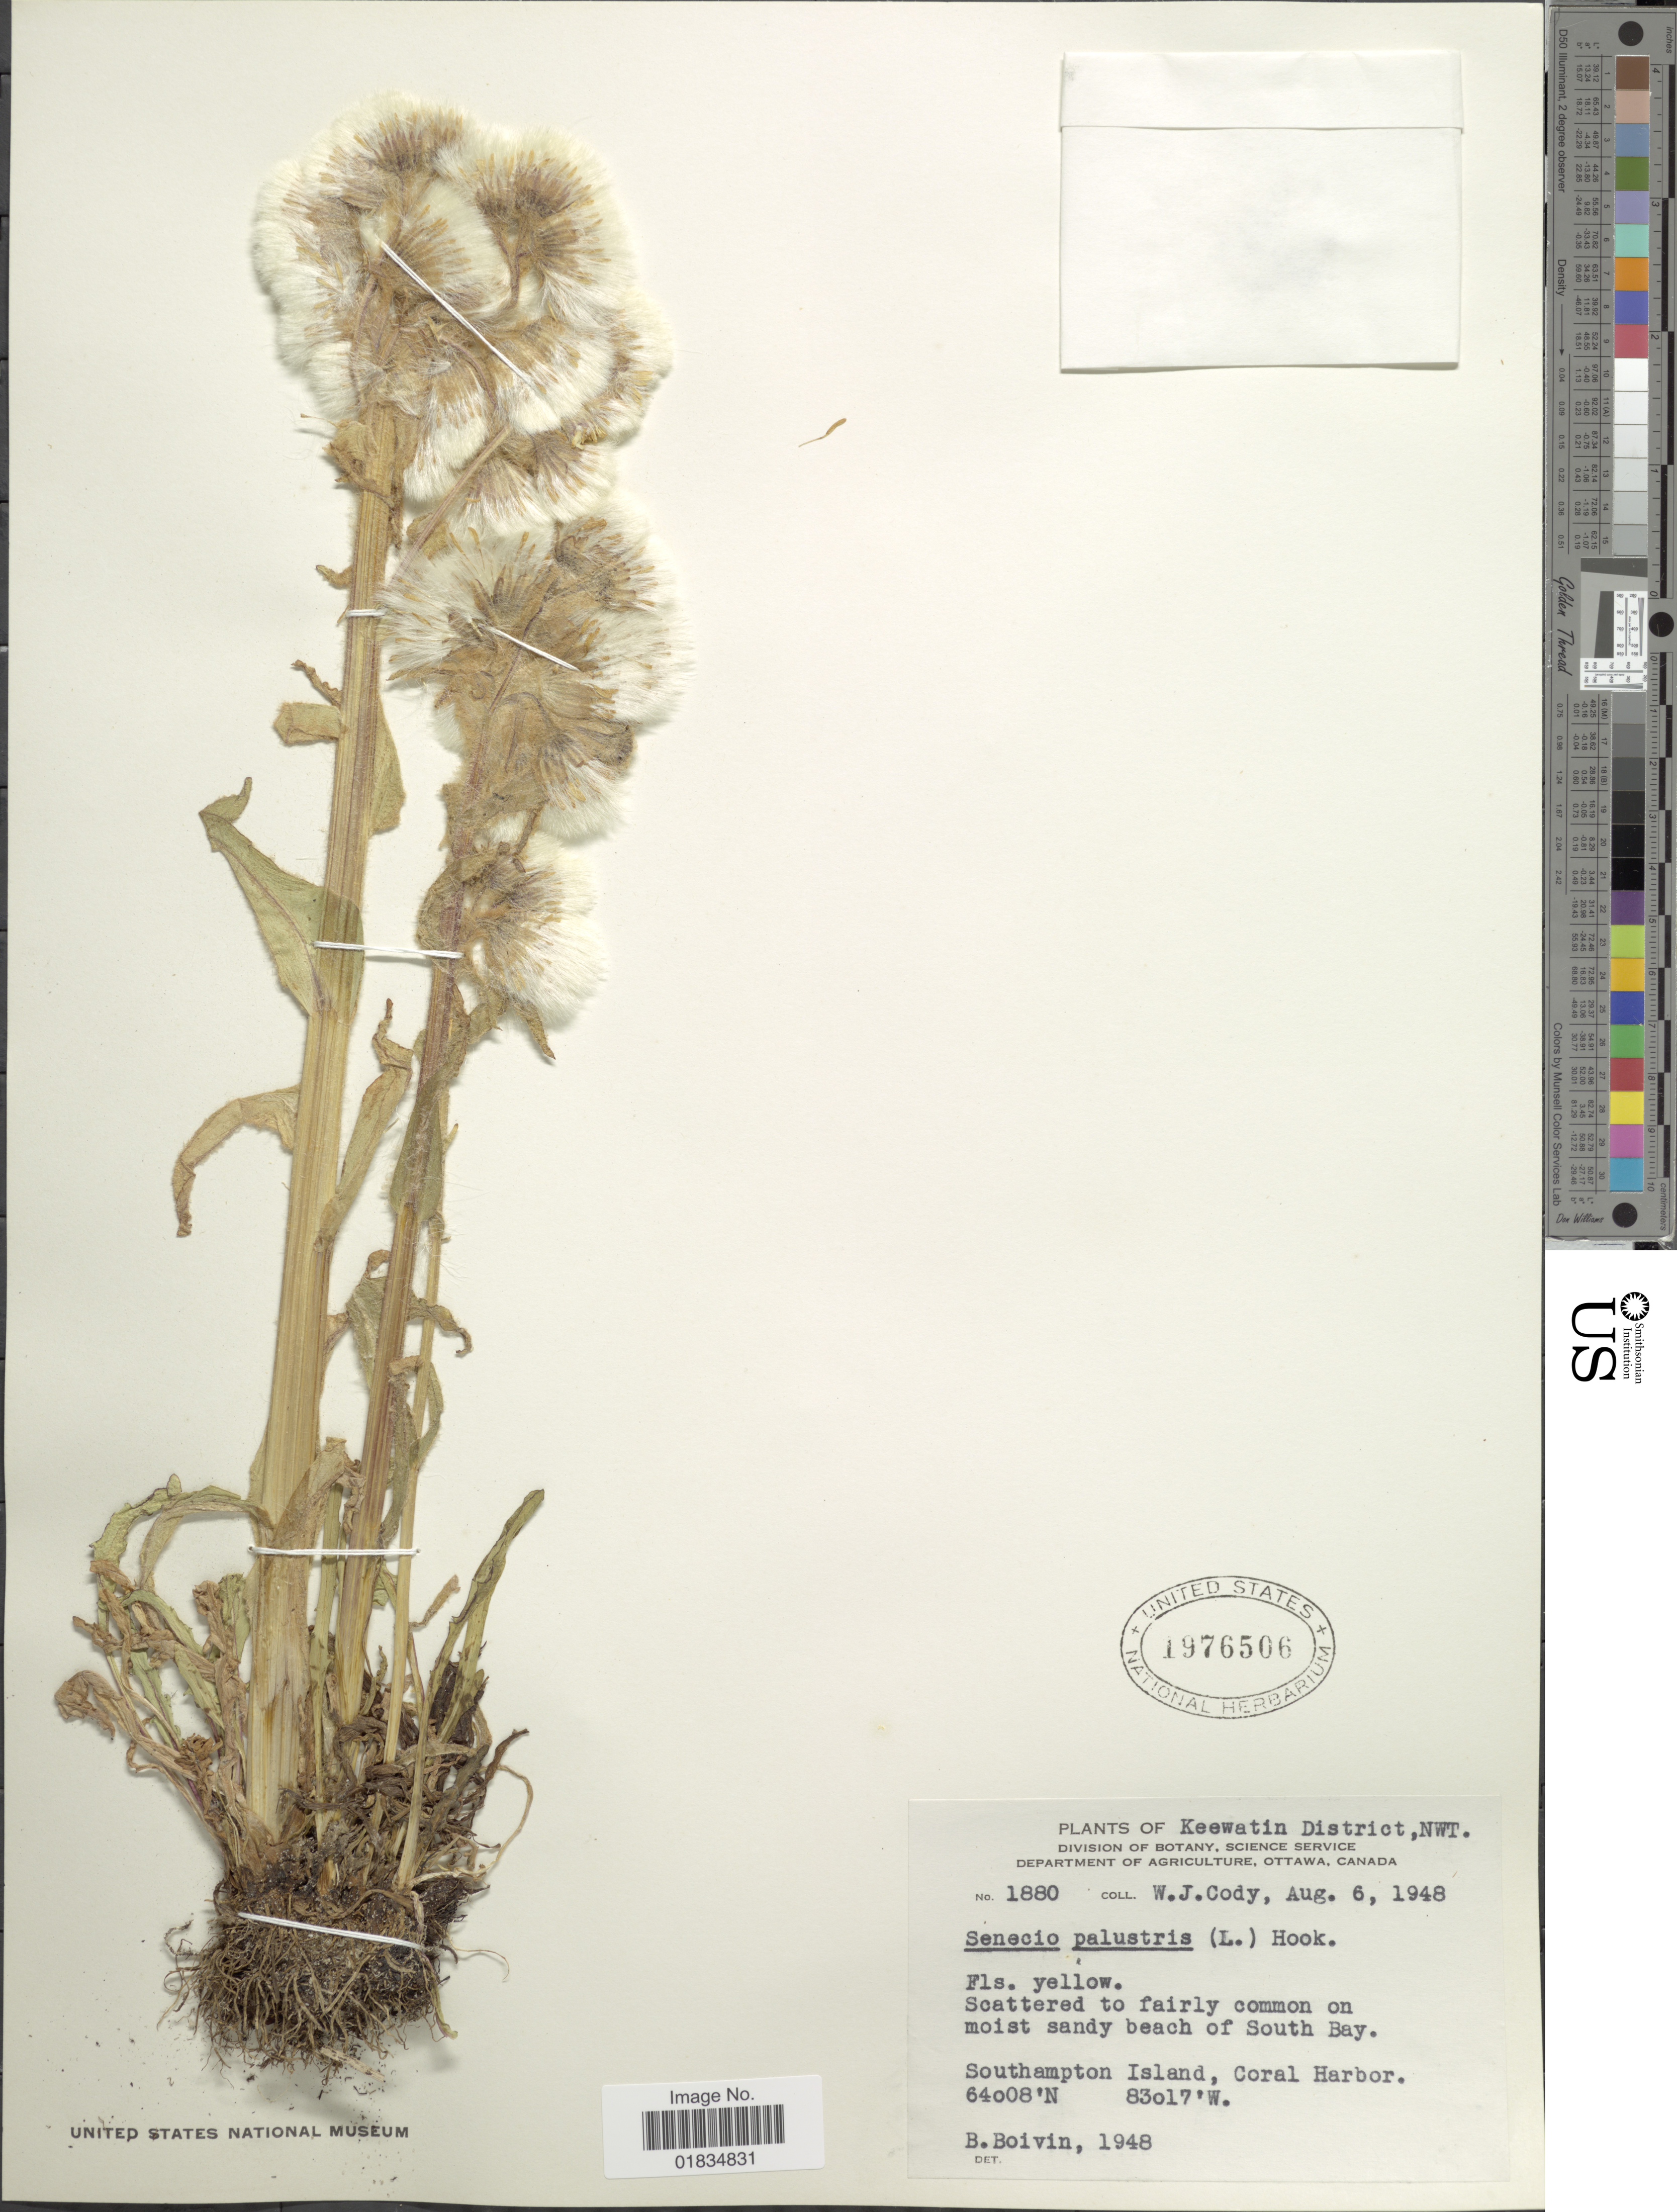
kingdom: Plantae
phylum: Tracheophyta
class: Magnoliopsida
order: Asterales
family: Asteraceae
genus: Tephroseris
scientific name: Tephroseris palustris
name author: (L.) Rchb.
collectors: W. Cody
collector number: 1880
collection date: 1948-08-06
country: Canada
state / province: Northwest Territories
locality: Keewatin District. Southhampton Island, Coral Harbor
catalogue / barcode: US 1976506